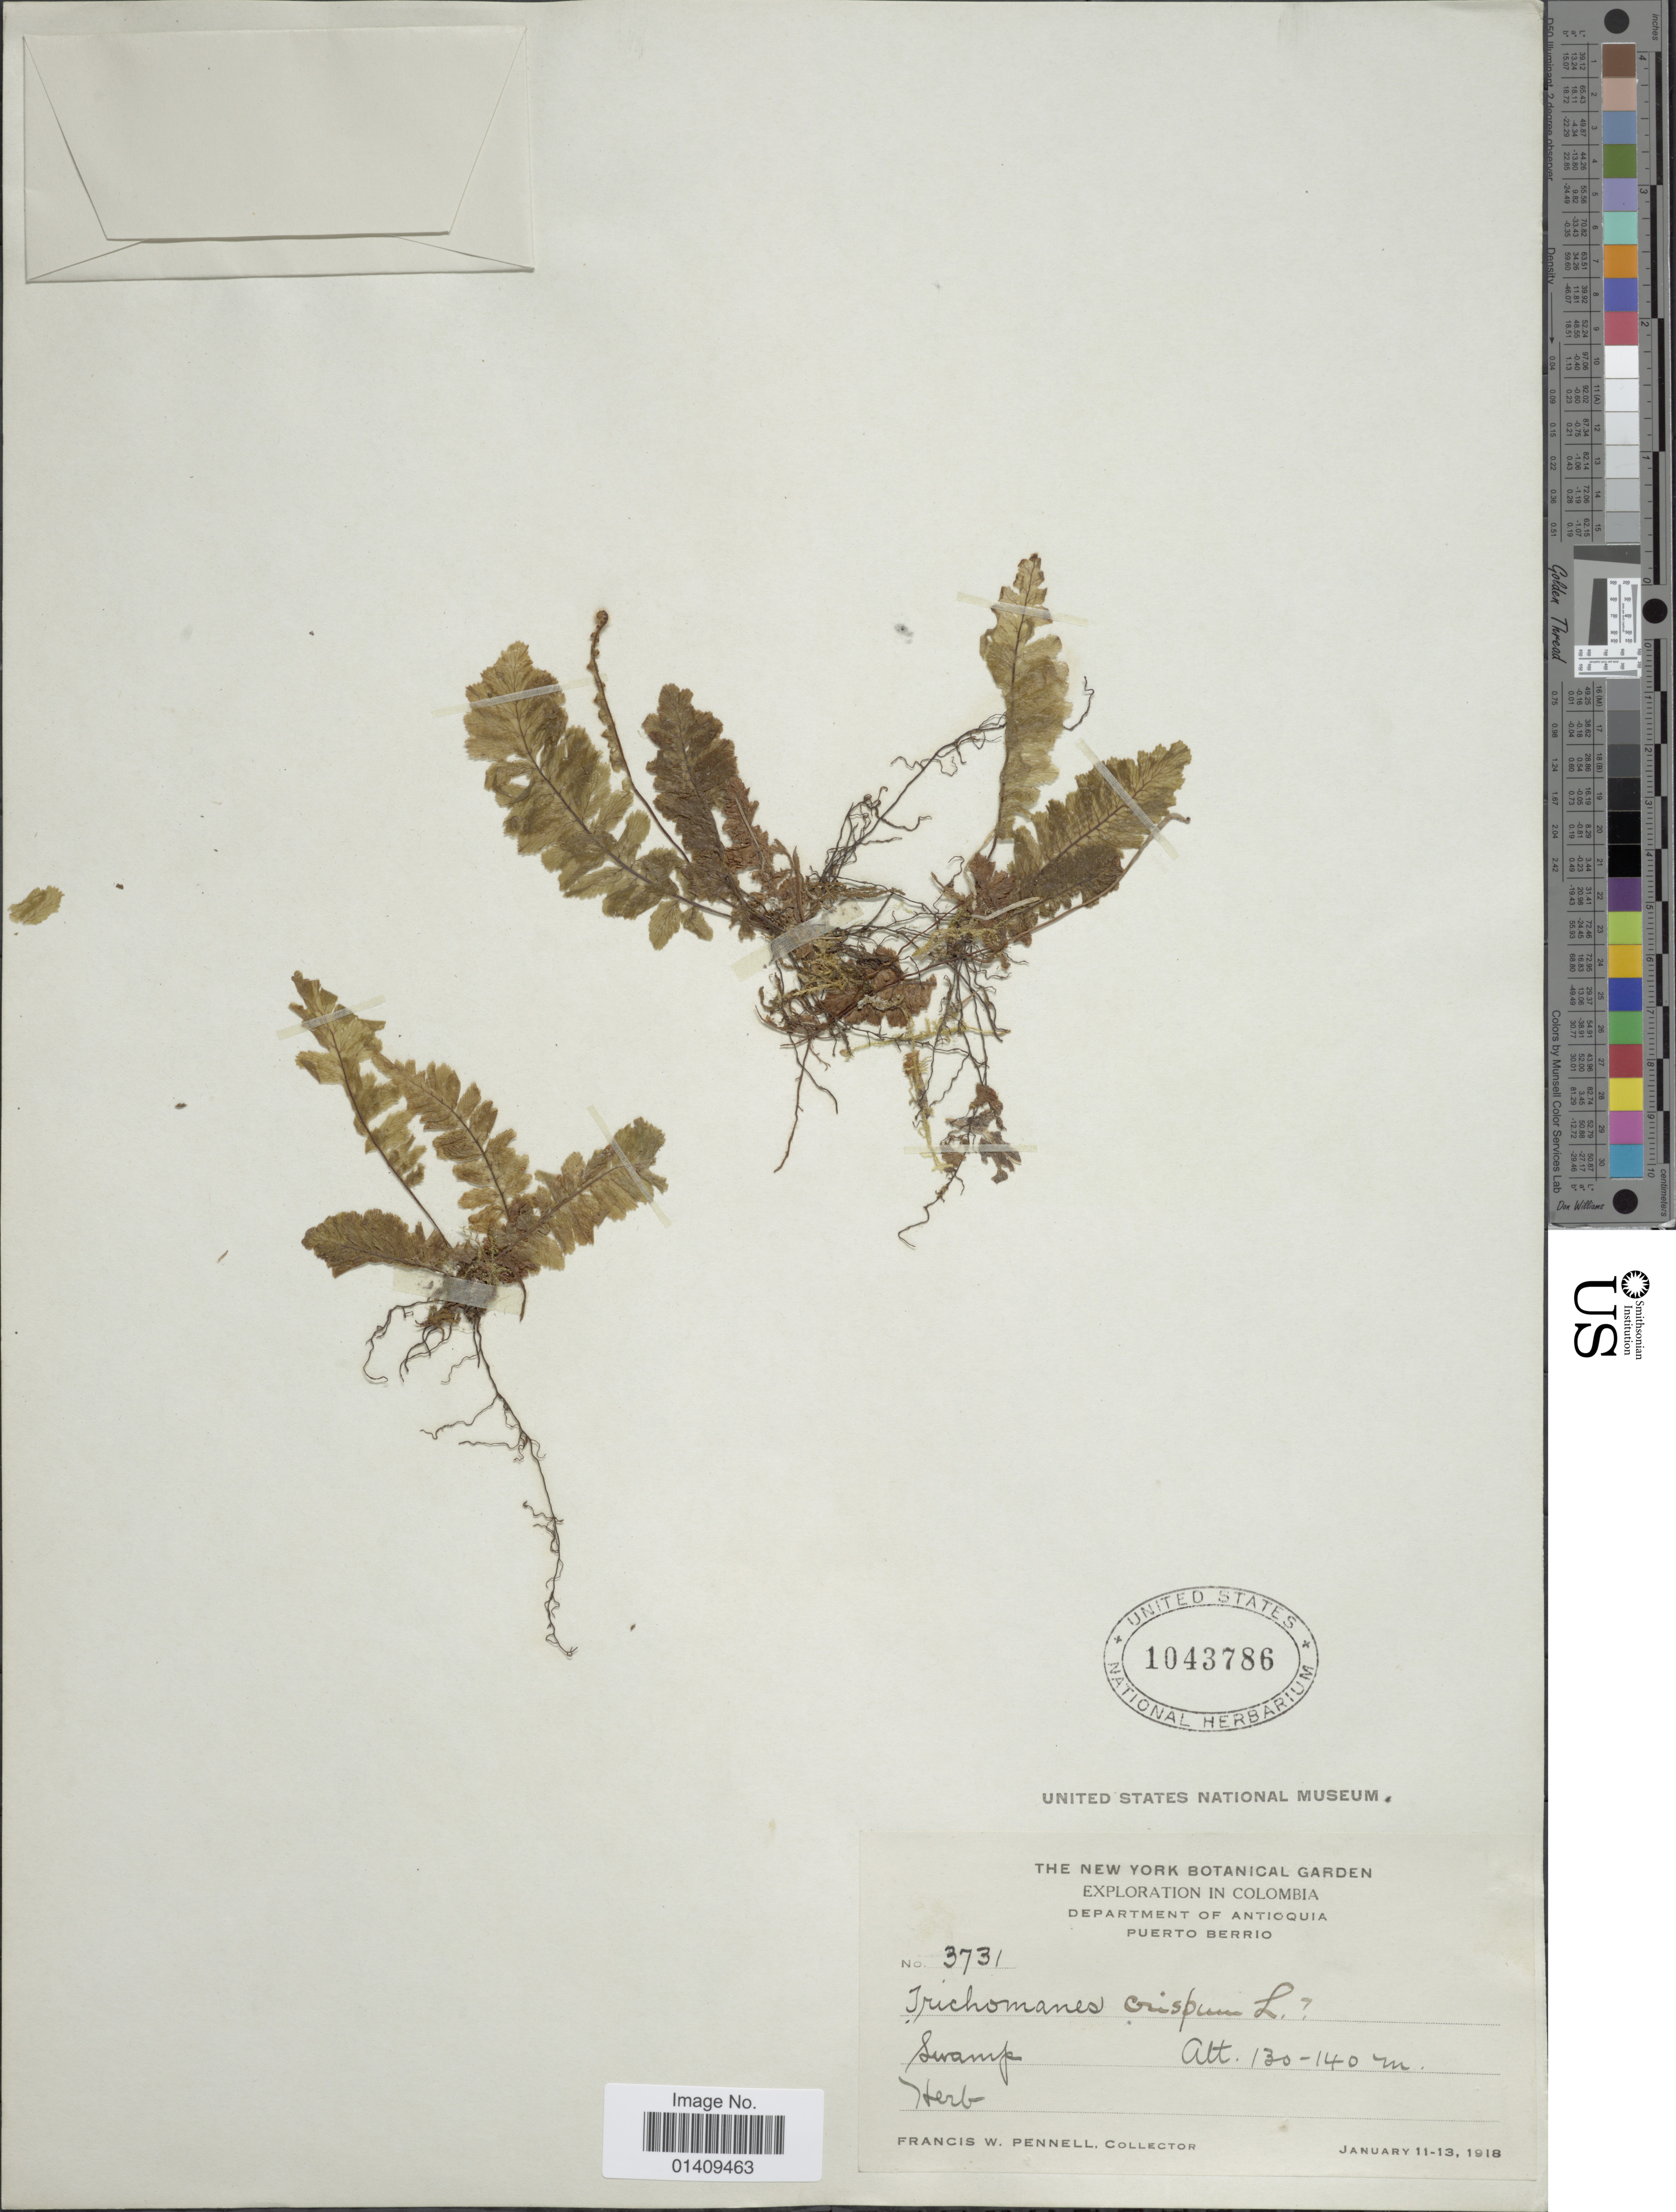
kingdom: Plantae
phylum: Tracheophyta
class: Polypodiopsida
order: Hymenophyllales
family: Hymenophyllaceae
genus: Trichomanes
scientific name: Trichomanes sublabiatum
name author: Bosch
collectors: F. W. Pennell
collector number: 3731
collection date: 1918-01-11/1918-01-13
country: Colombia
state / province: Antioquia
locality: Department of Antioquia, Puerto Berrio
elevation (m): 130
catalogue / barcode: US 1043786